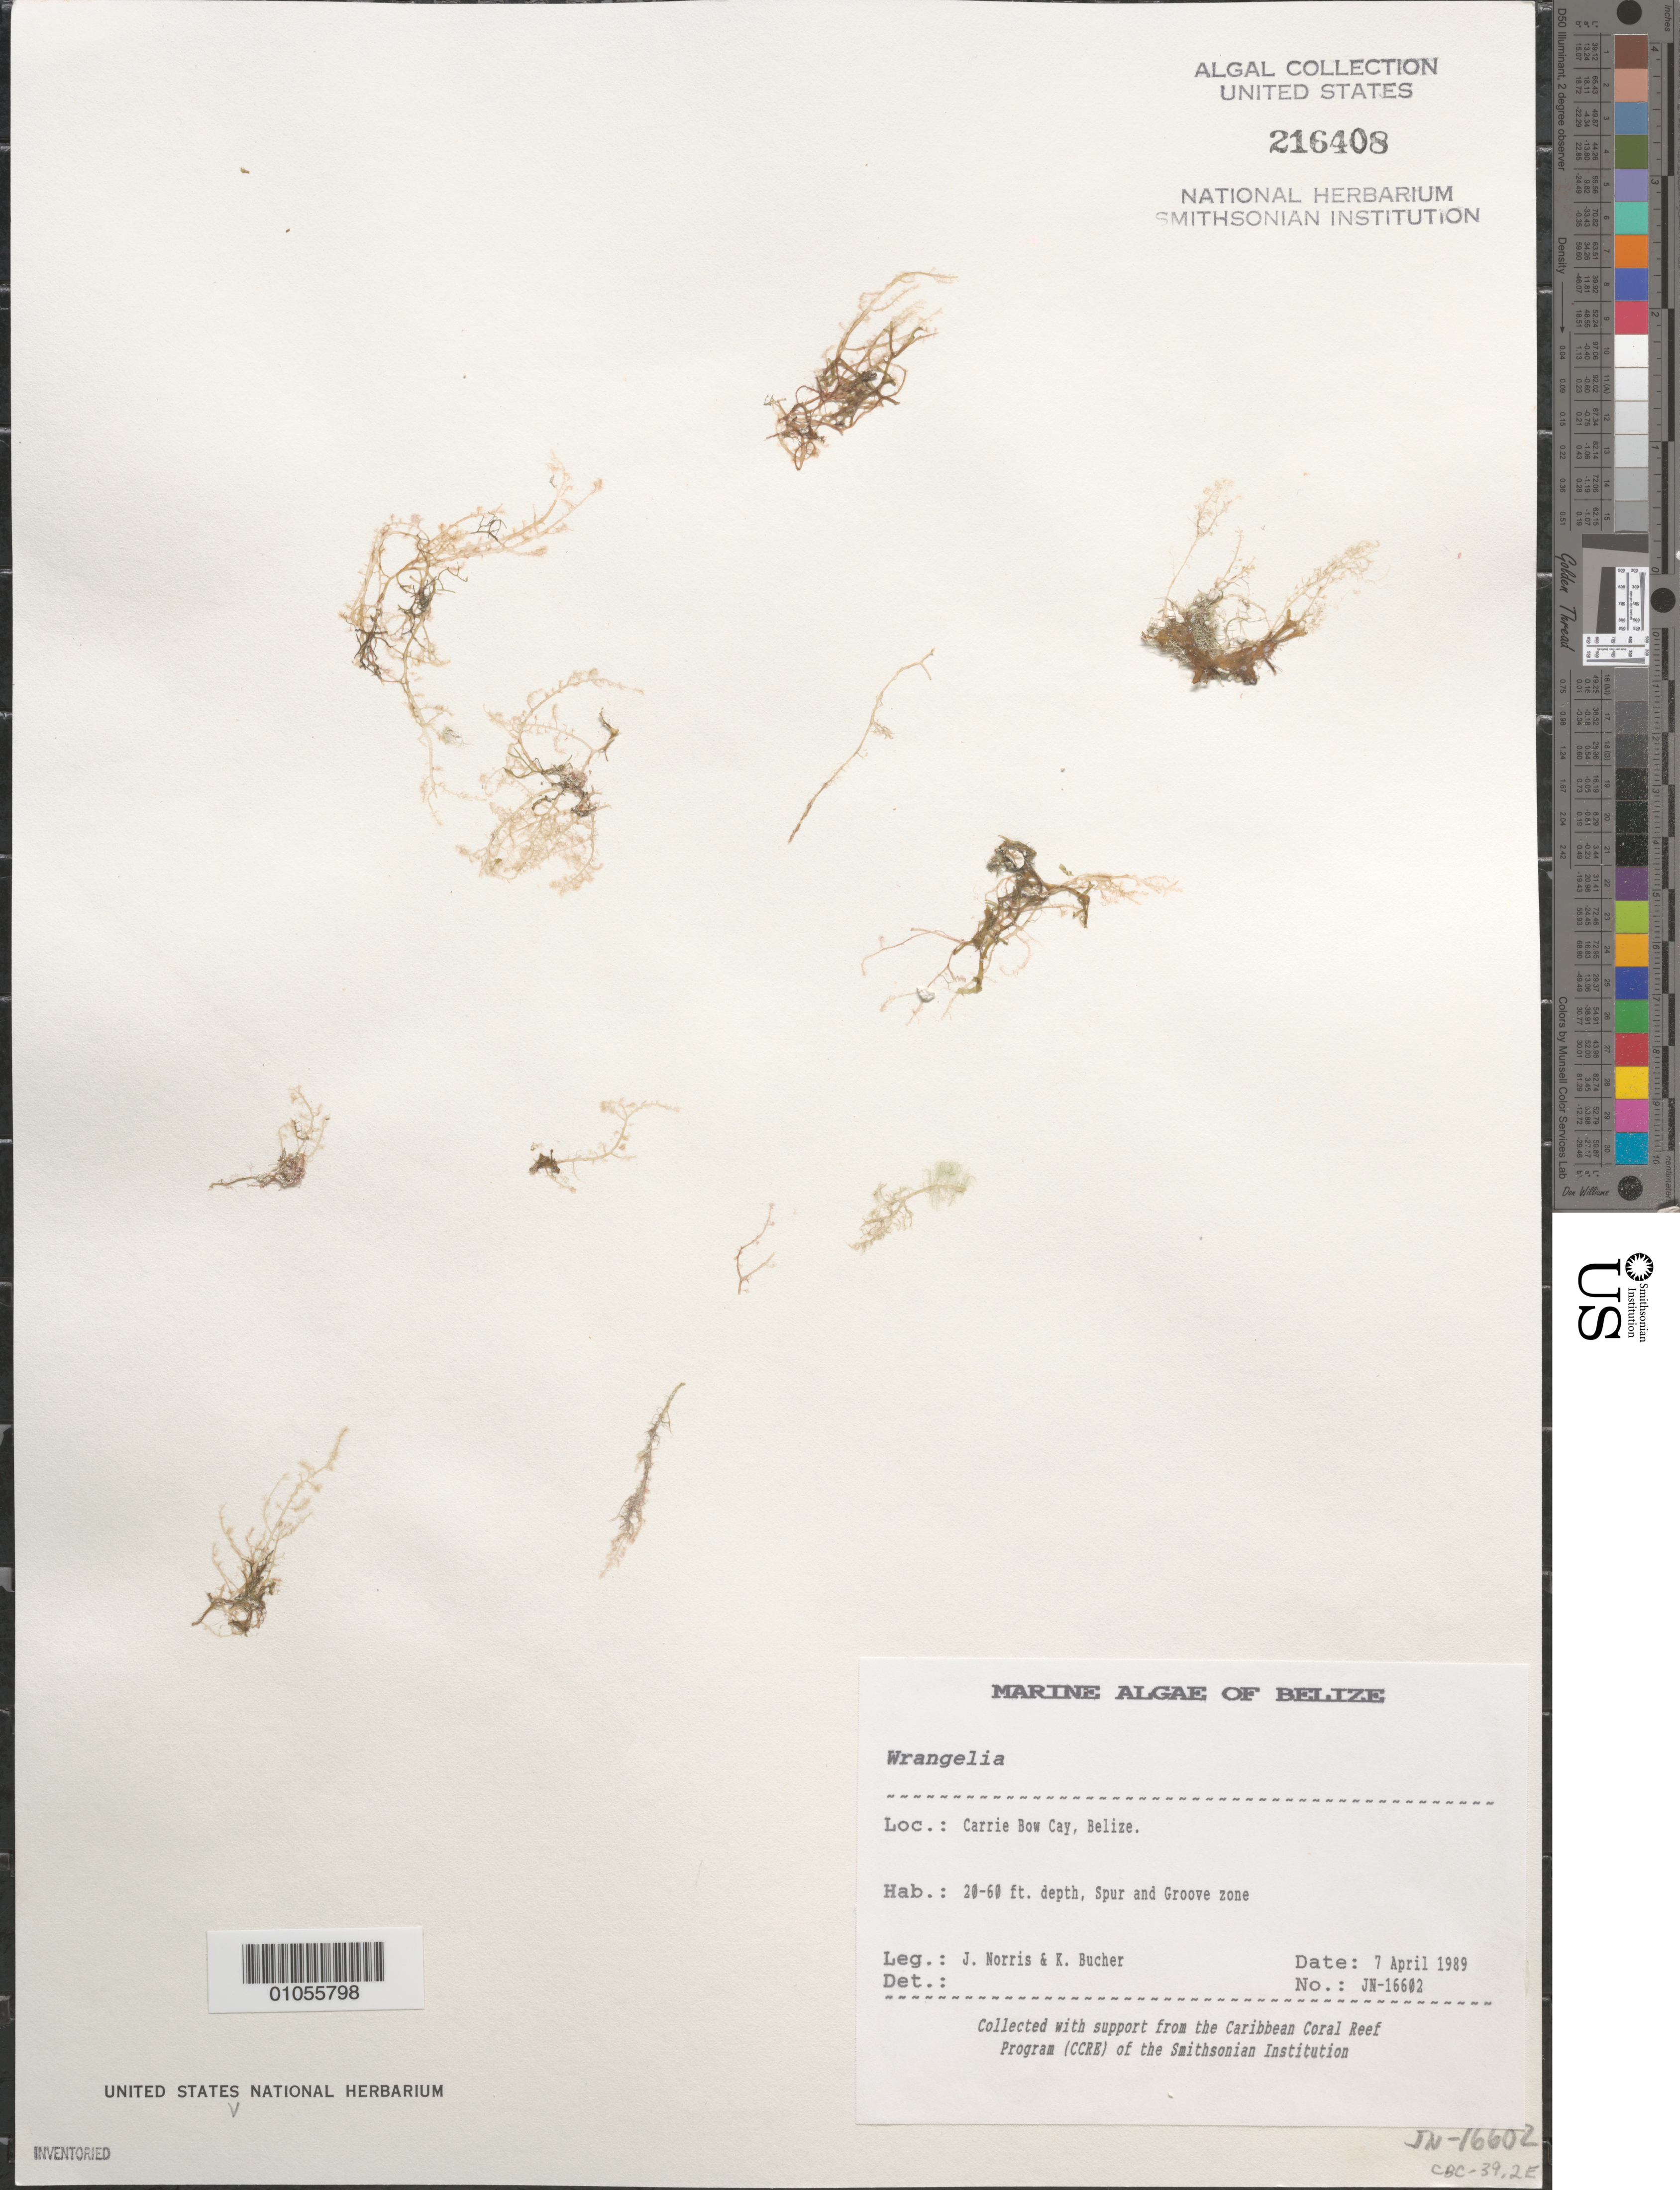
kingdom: Plantae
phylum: Rhodophyta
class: Florideophyceae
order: Ceramiales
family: Wrangeliaceae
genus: Wrangelia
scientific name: Wrangelia sp.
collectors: J. N. Norris & K. E. Bucher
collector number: JN-16602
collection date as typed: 07 Apr 1989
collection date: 1989-04-07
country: Belize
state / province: Stann Creek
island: Carrie Bow Cay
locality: Spur and groove zone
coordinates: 16 48'N, 88 05'W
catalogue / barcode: US 216408